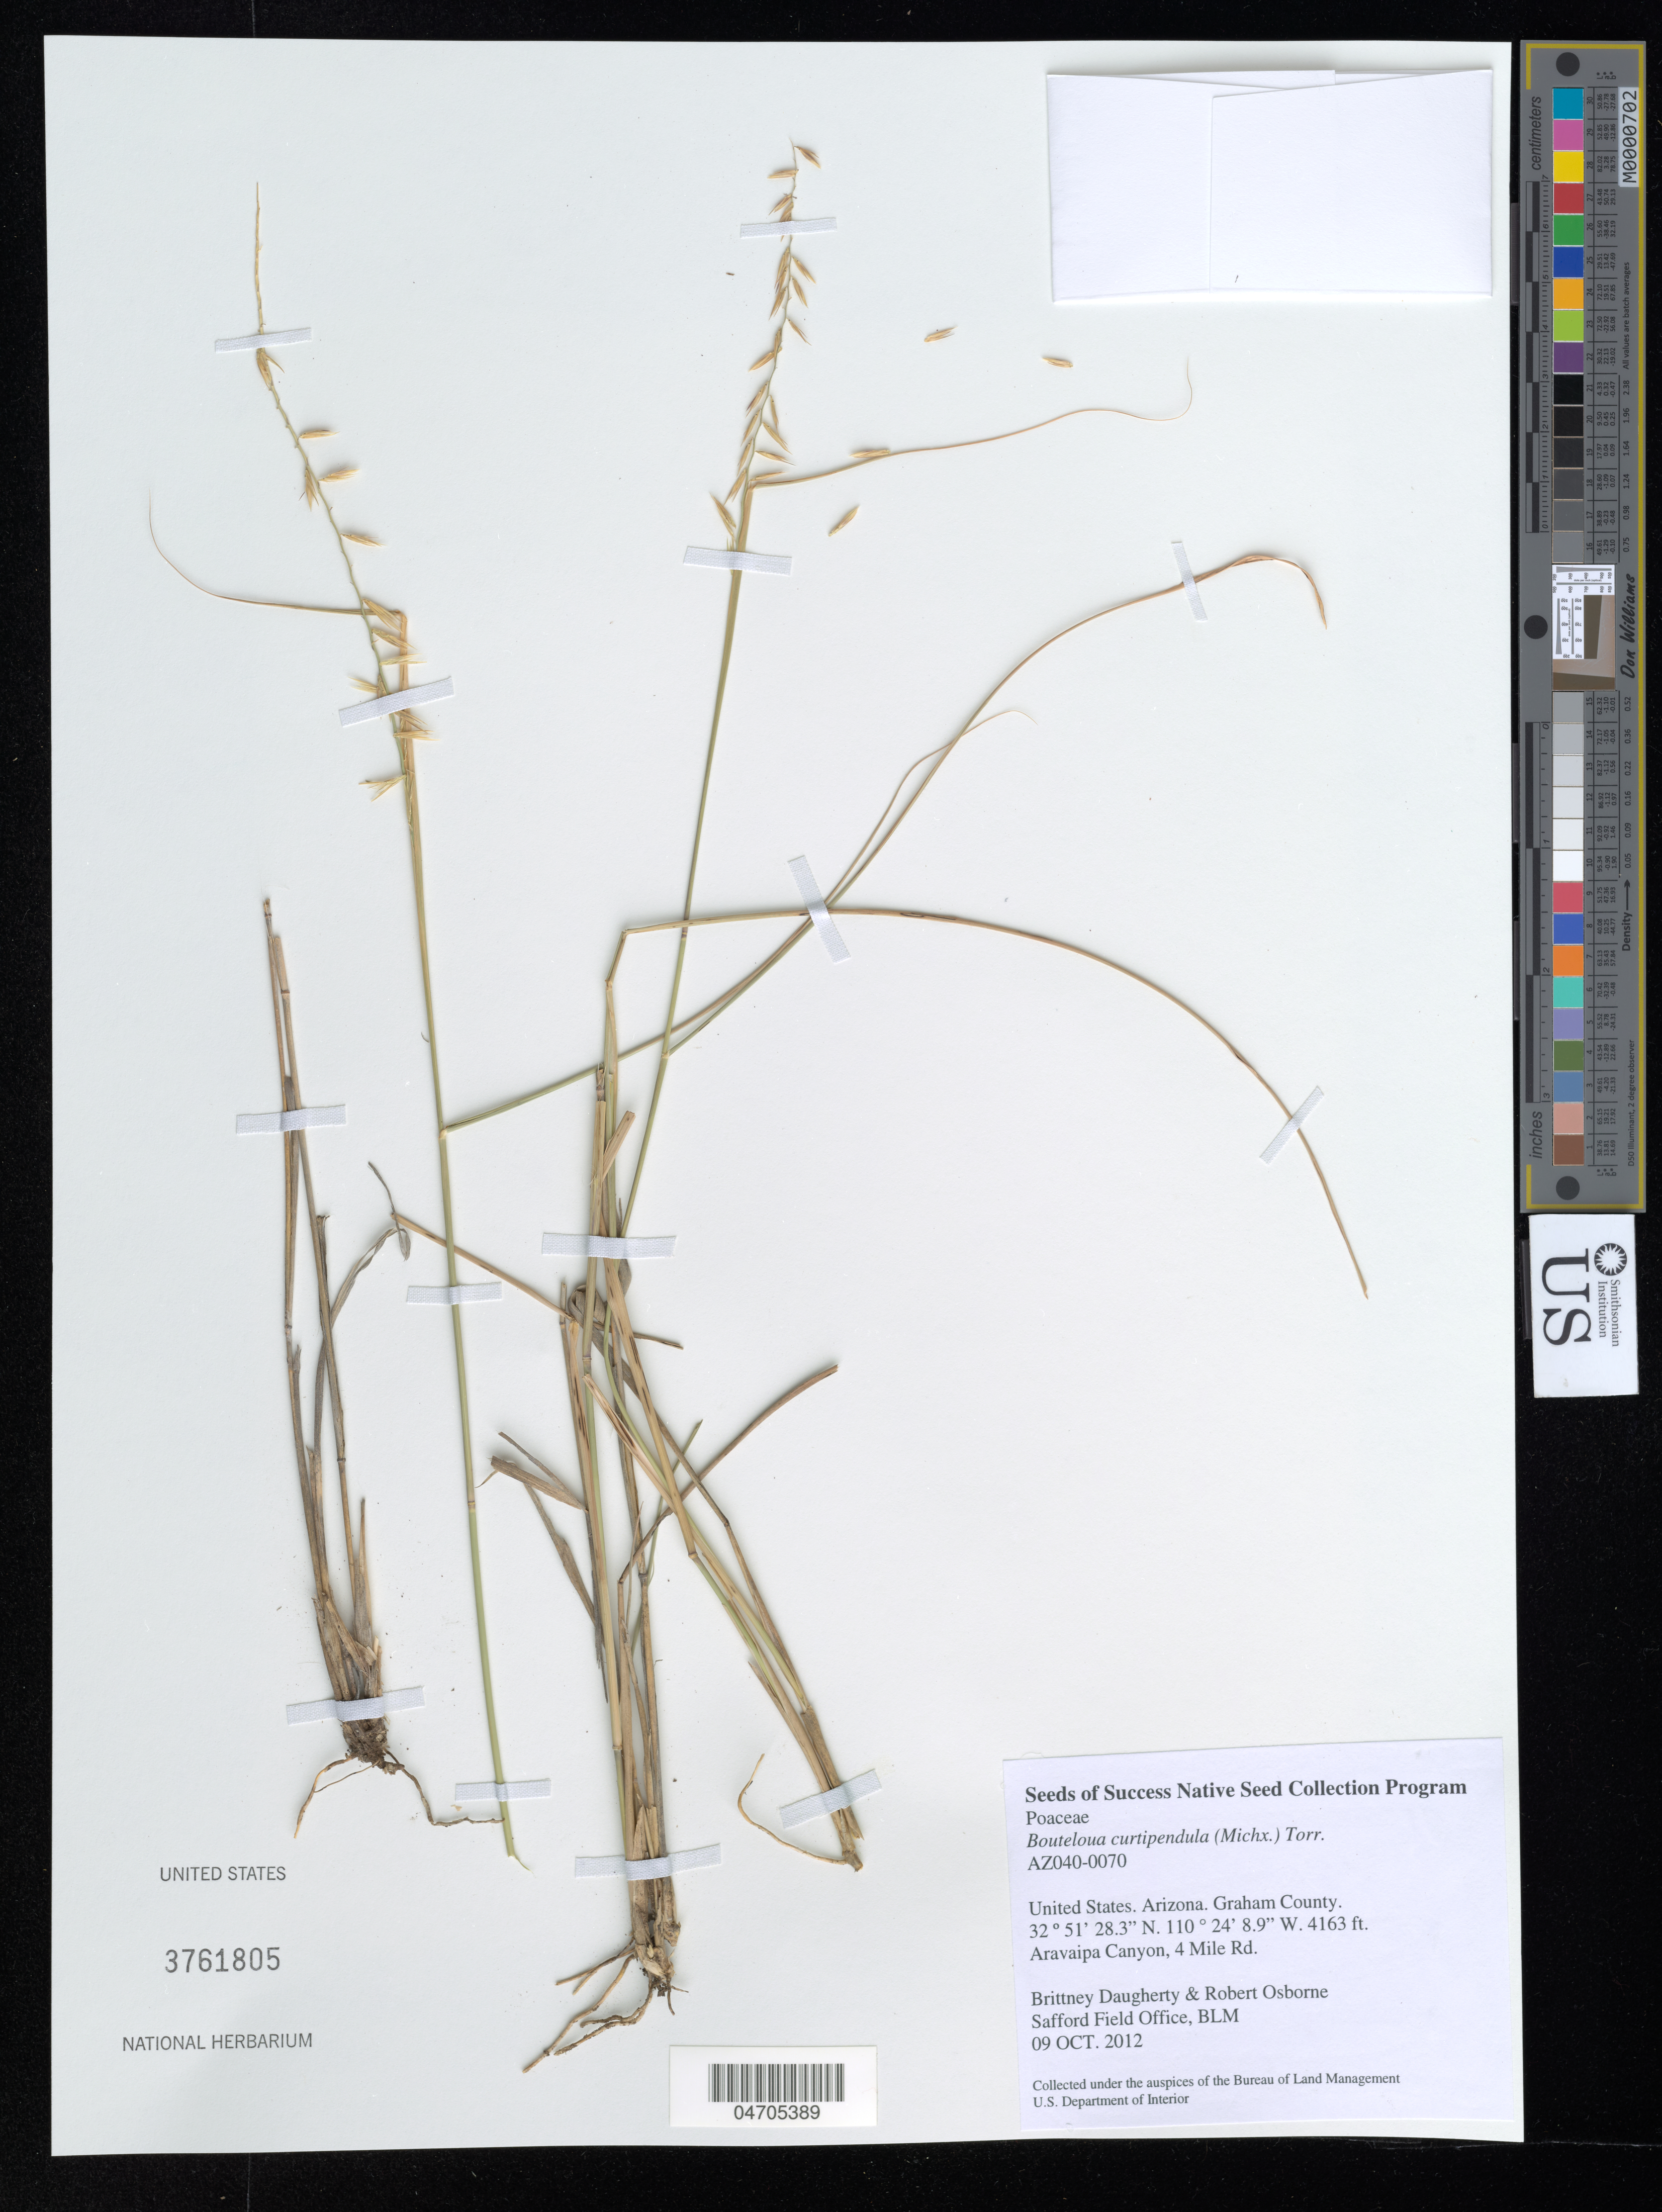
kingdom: Plantae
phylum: Tracheophyta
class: Liliopsida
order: Poales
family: Poaceae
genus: Bouteloua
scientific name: Bouteloua curtipendula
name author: (Michx.) Torr.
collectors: B. Daugherty & R. Osborne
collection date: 2012-10-09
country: United States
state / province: Arizona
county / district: Graham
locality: Graham County. Aravaipa Canyon, 4 Mile Rd.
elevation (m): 1269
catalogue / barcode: US 3761805